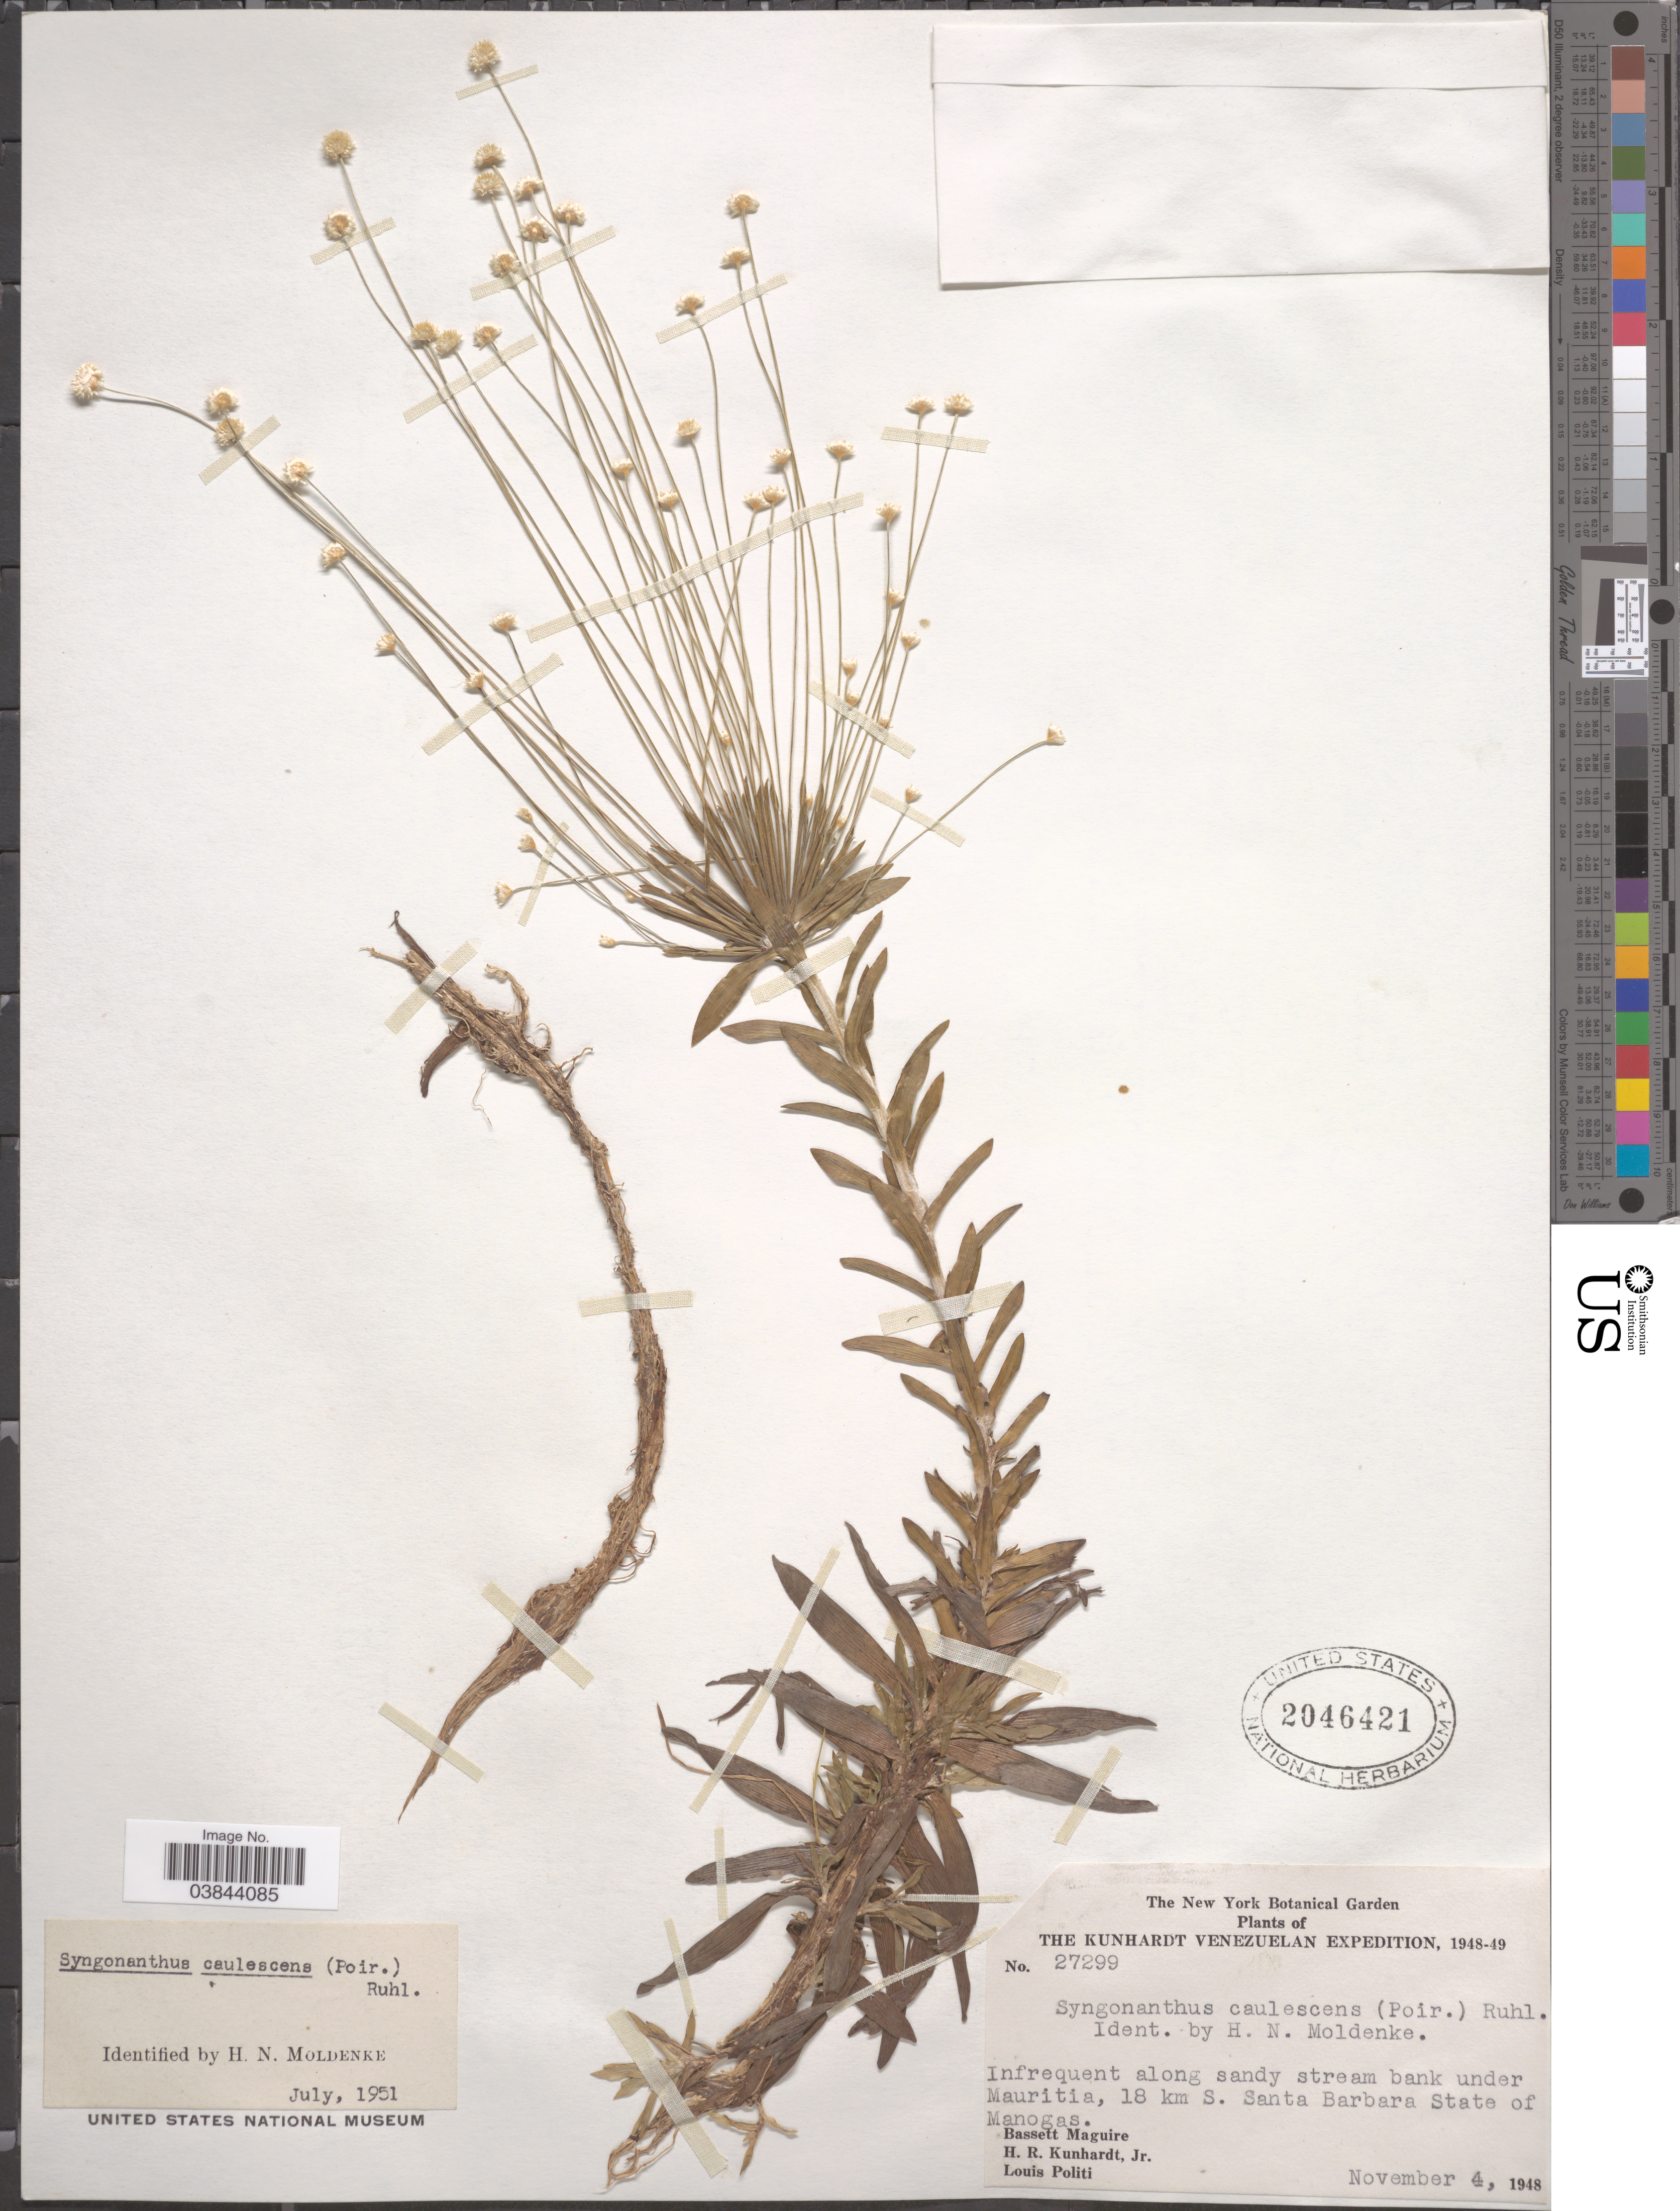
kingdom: Plantae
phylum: Tracheophyta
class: Liliopsida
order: Poales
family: Eriocaulaceae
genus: Syngonanthus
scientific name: Syngonanthus caulescens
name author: (Poir.) Ruhland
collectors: B. Maguire, H. Kunhardt & L. Politi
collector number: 27299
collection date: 1948-11-04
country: Venezuela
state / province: Monagas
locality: Under Mauritia, 18 km S. Santa Barbara State of Manogas.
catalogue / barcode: US 2046421